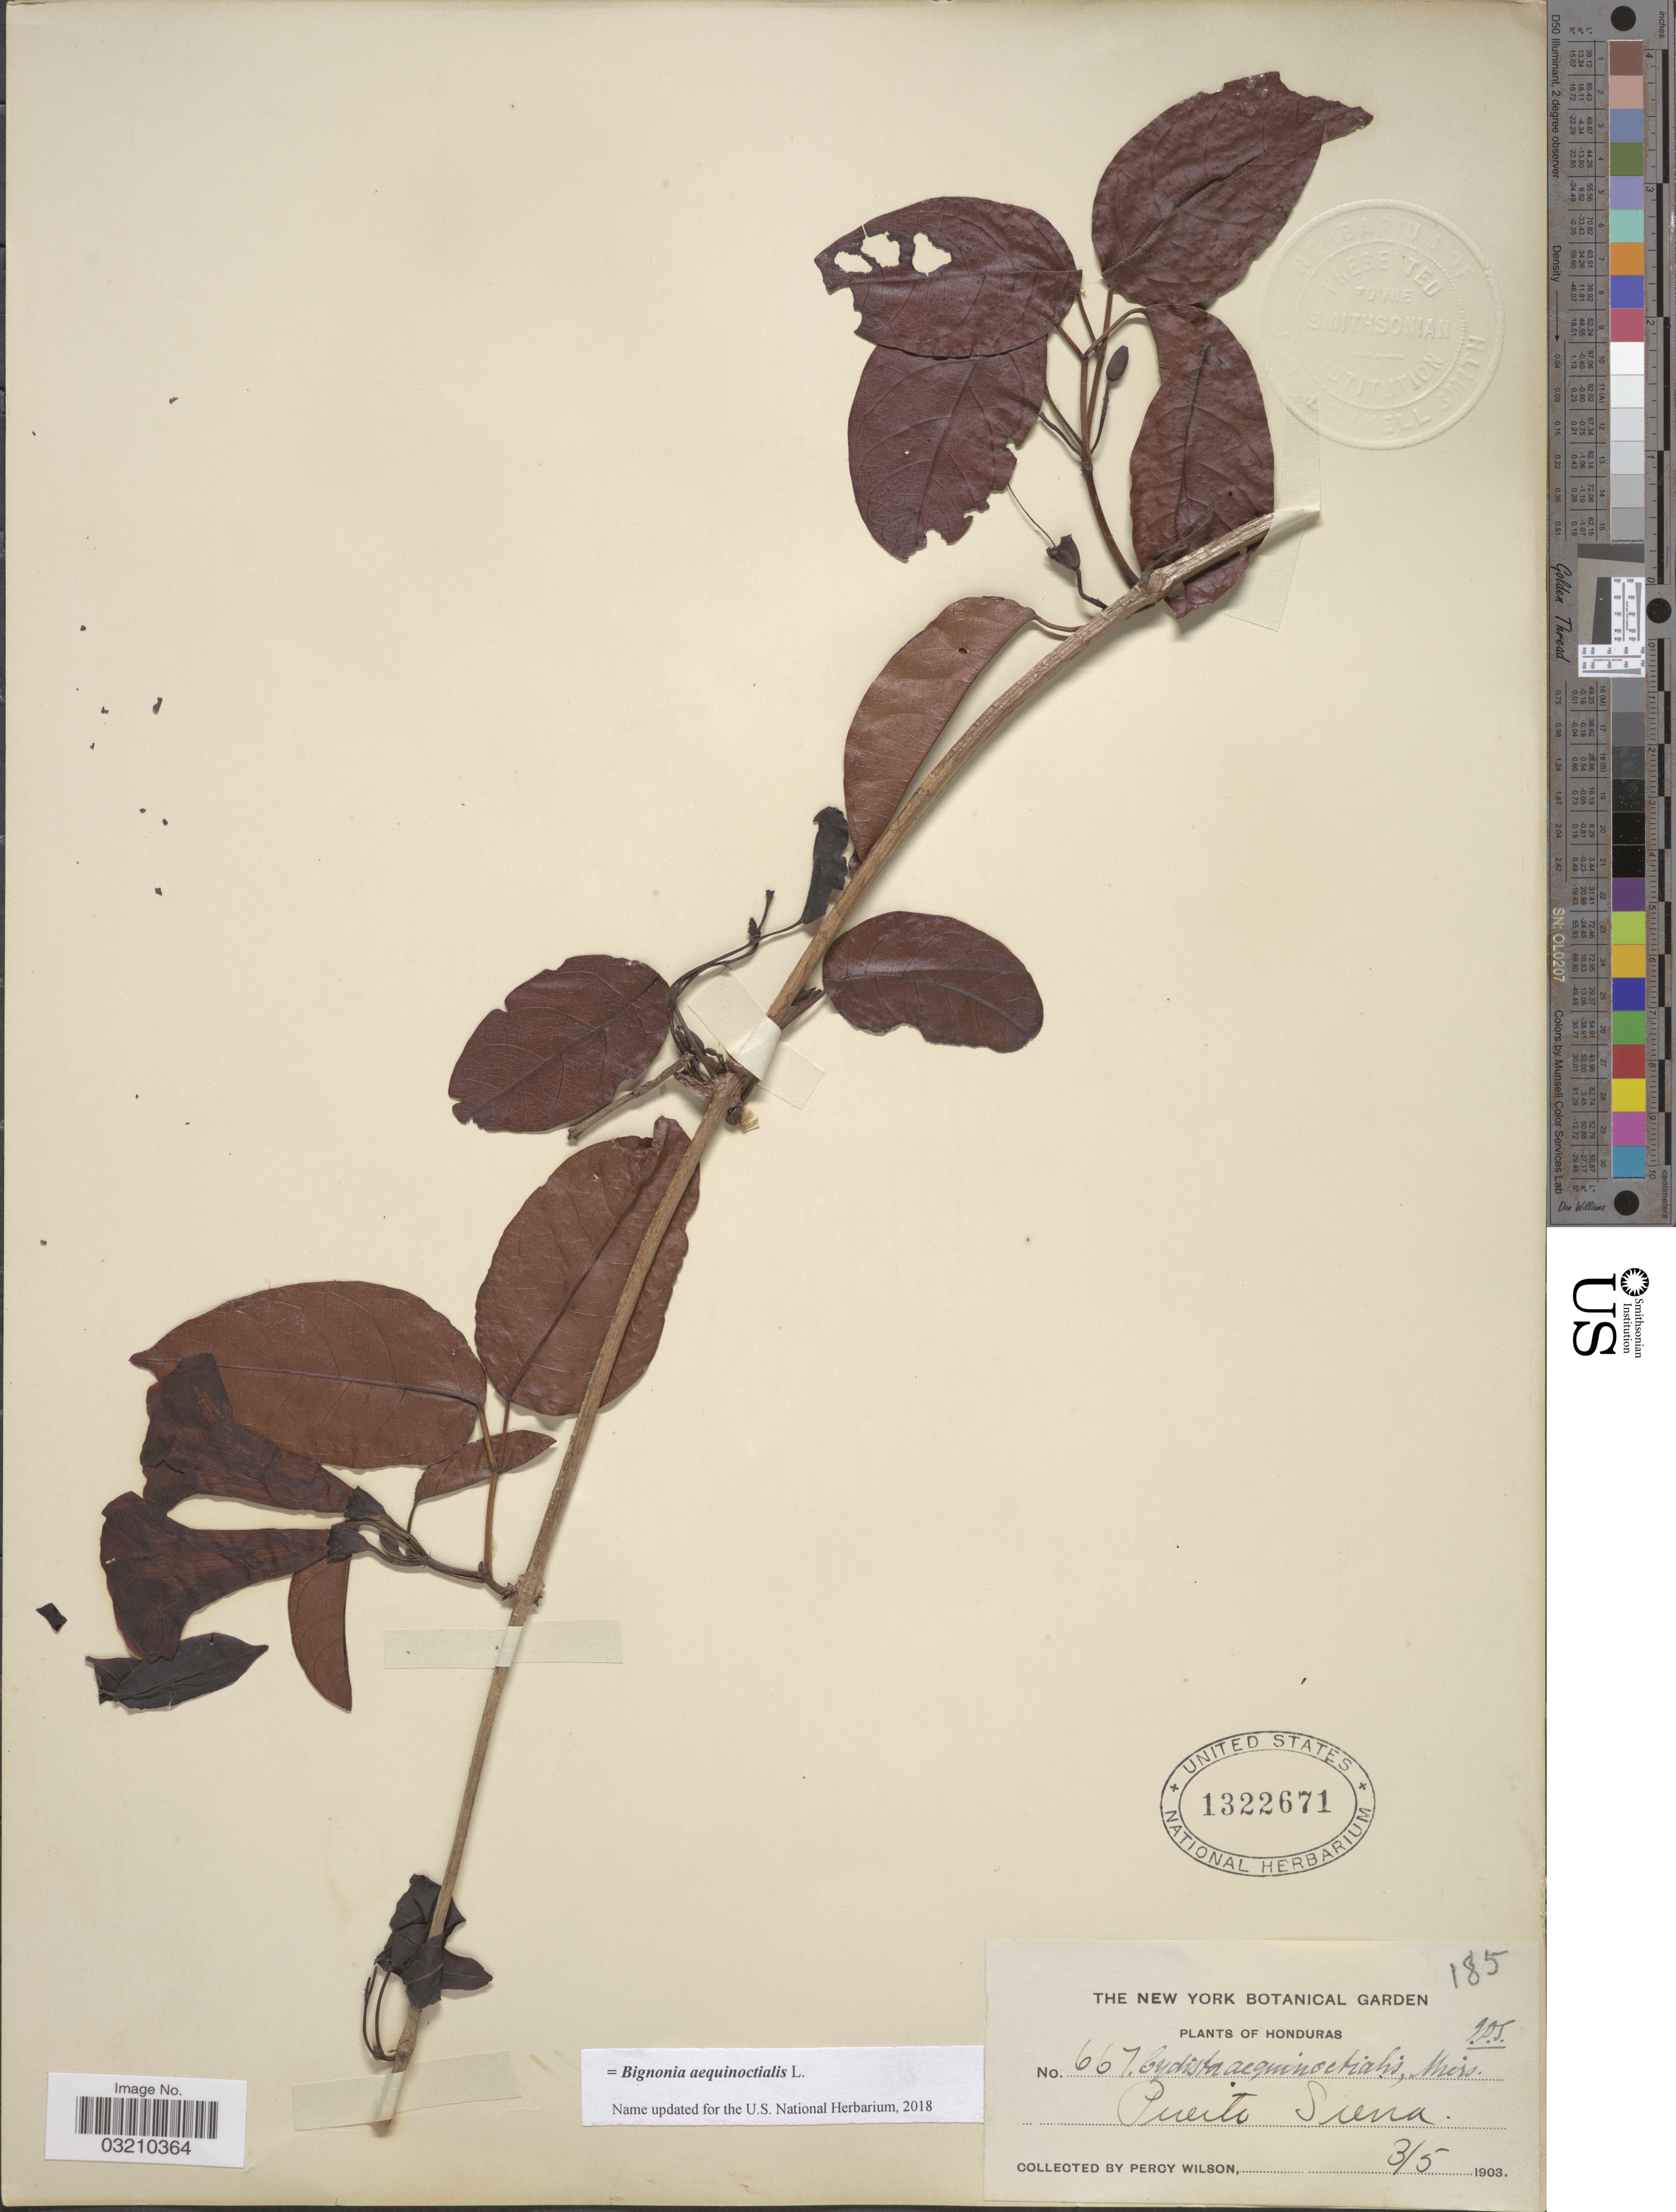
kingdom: Plantae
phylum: Tracheophyta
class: Magnoliopsida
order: Lamiales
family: Bignoniaceae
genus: Bignonia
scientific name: Bignonia aequinoctialis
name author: L.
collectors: P. Wilson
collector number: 667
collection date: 1903-05-03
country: Honduras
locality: Puerto Sierra.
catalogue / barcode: US 1322671